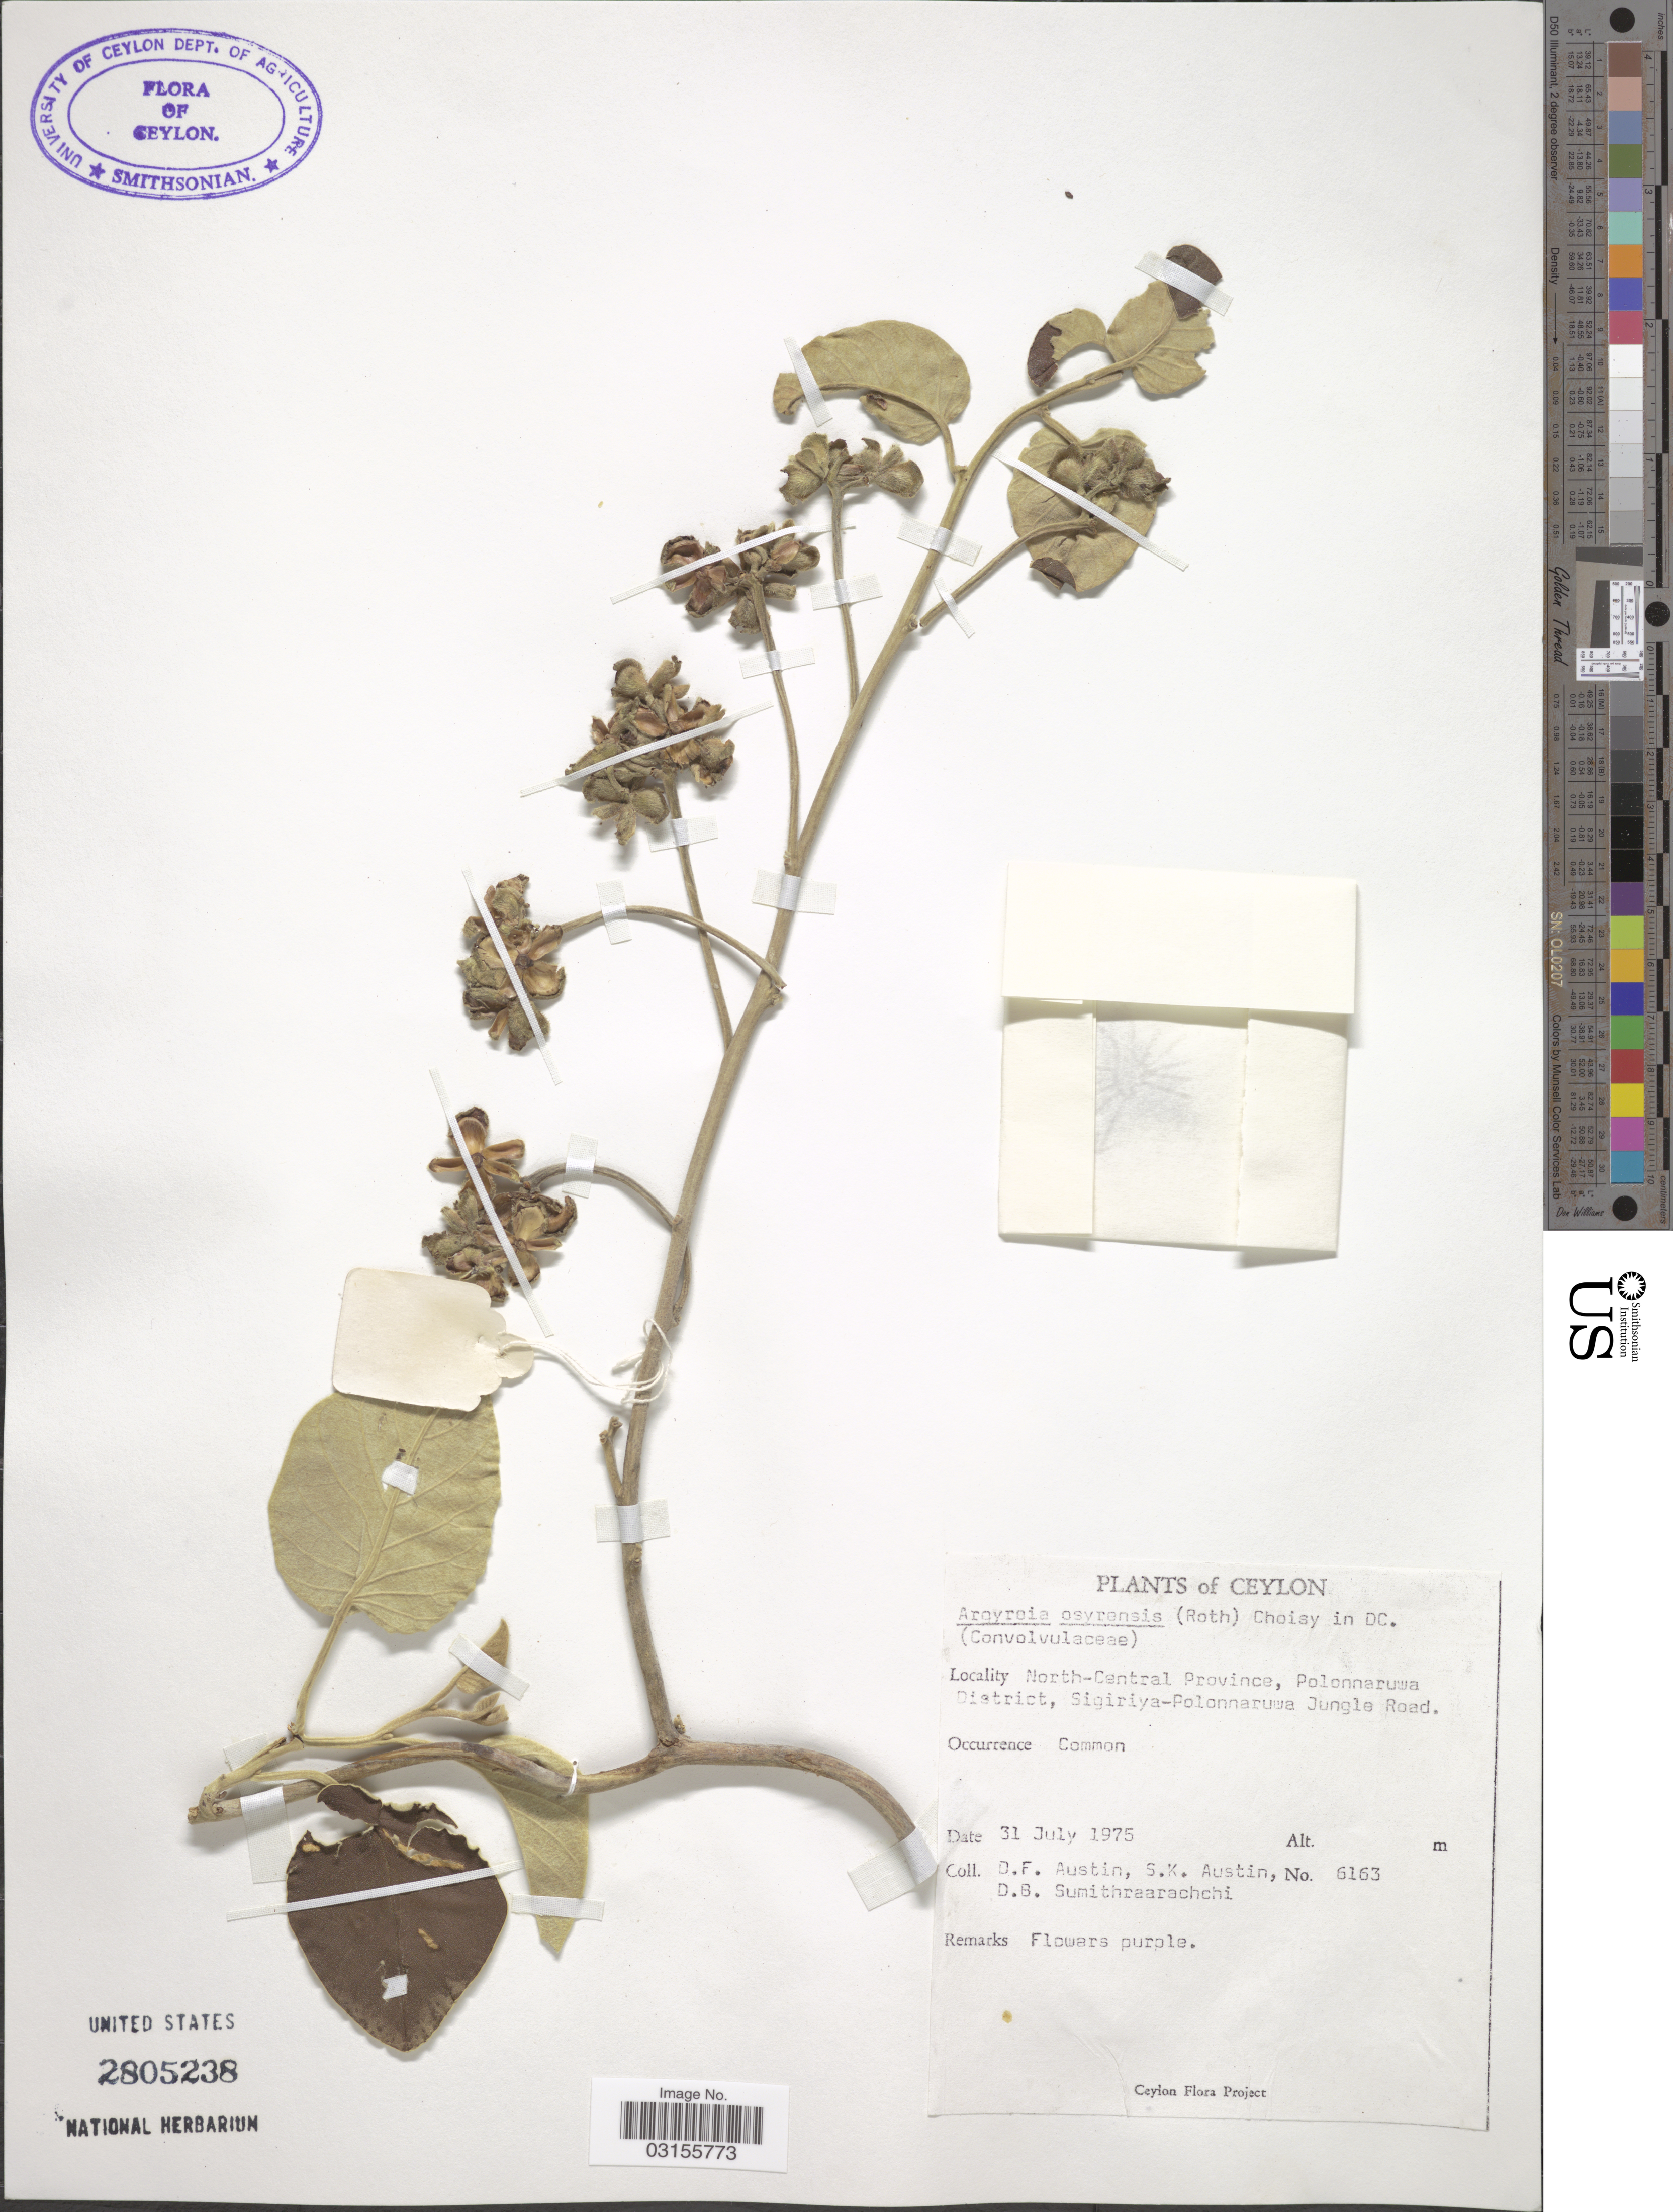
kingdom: Plantae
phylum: Tracheophyta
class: Magnoliopsida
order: Solanales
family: Convolvulaceae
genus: Argyreia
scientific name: Argyreia osyrensis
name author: Choisy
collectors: D. Austin, S. Austin & D. B. Sumithraarachchi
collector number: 6163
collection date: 1975-07-31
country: Sri Lanka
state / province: North Central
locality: Ceylon. Polonnaruwa District, Sigiriya-Polonnaruwa Jungle Road.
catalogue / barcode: US 2805238